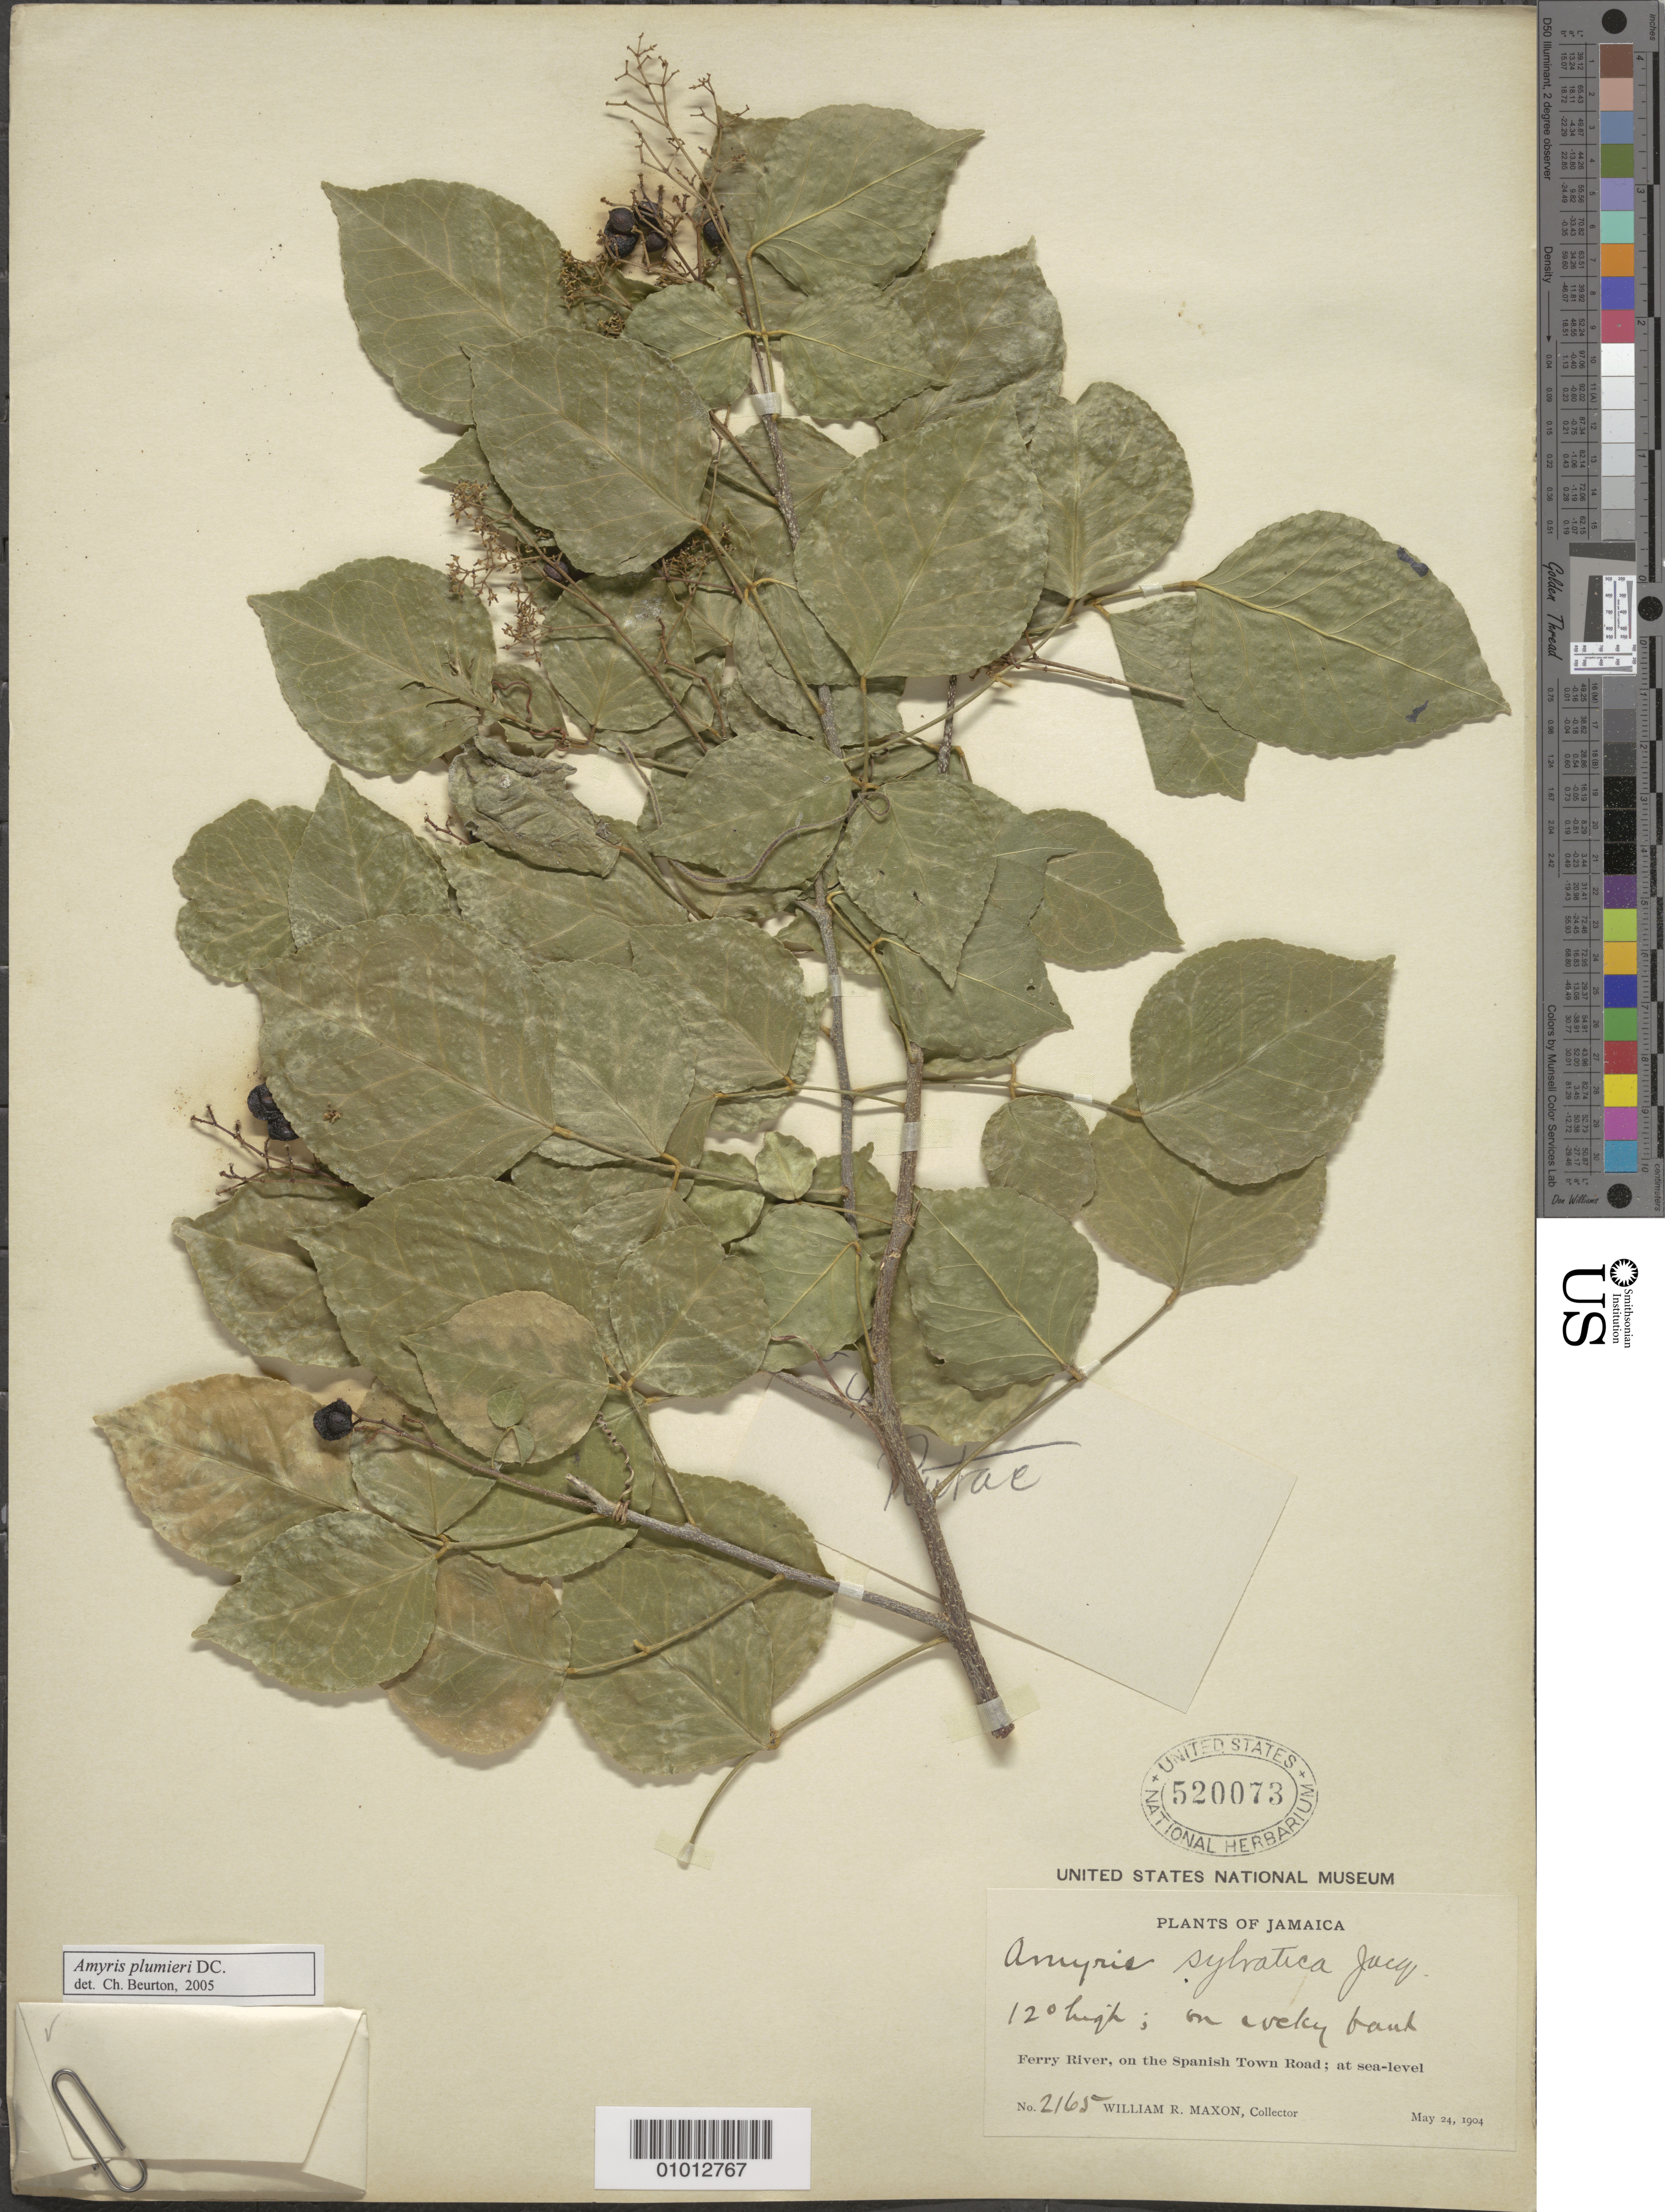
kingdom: Plantae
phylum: Tracheophyta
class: Magnoliopsida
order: Sapindales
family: Rutaceae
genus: Amyris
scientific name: Amyris plumieri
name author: DC.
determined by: Beurton, C.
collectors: W. R. Maxon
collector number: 2165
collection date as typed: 24 May 1904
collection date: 1904-05-24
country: Jamaica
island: Jamaica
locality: Ferry River, on the Spanish Town road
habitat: On rocky bank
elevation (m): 0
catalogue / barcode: US 520073